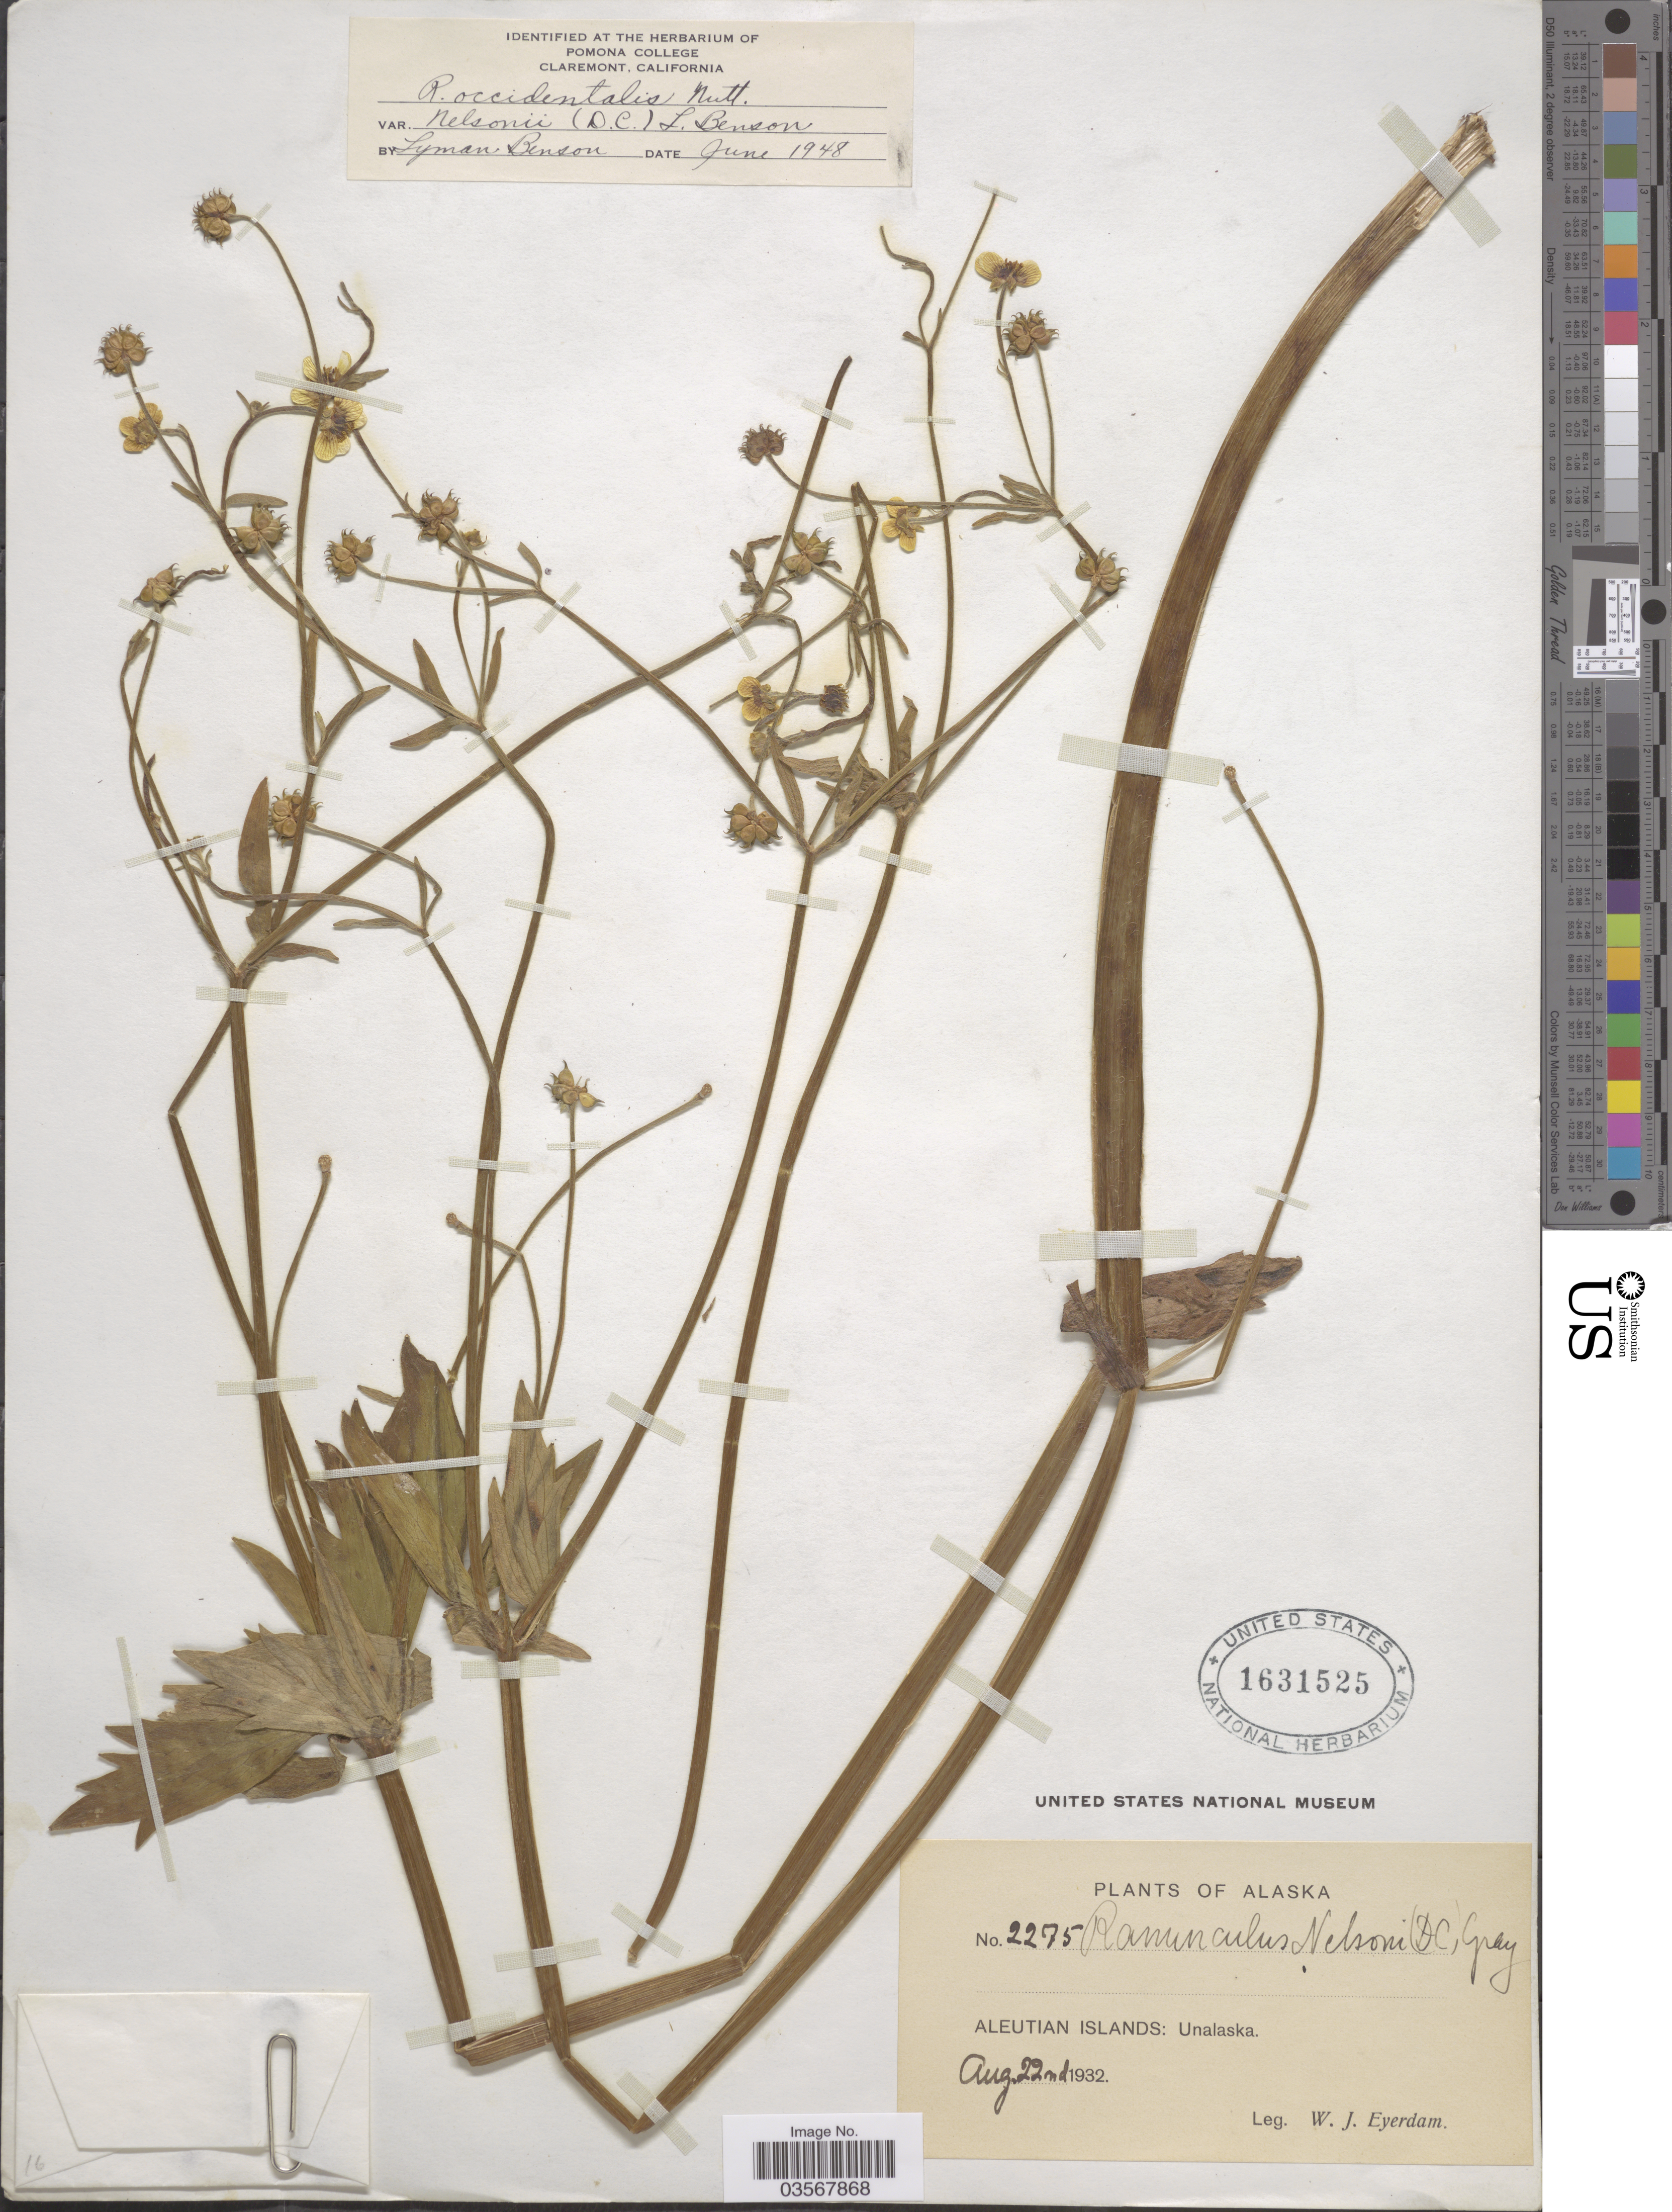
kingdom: Plantae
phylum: Tracheophyta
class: Magnoliopsida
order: Ranunculales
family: Ranunculaceae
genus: Ranunculus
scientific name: Ranunculus occidentalis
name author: Nutt.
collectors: W. J. Eyerdam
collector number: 2275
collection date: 1932-08-22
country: United States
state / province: Alaska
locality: Aleutian Islands: Unalaska.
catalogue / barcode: US 1631525